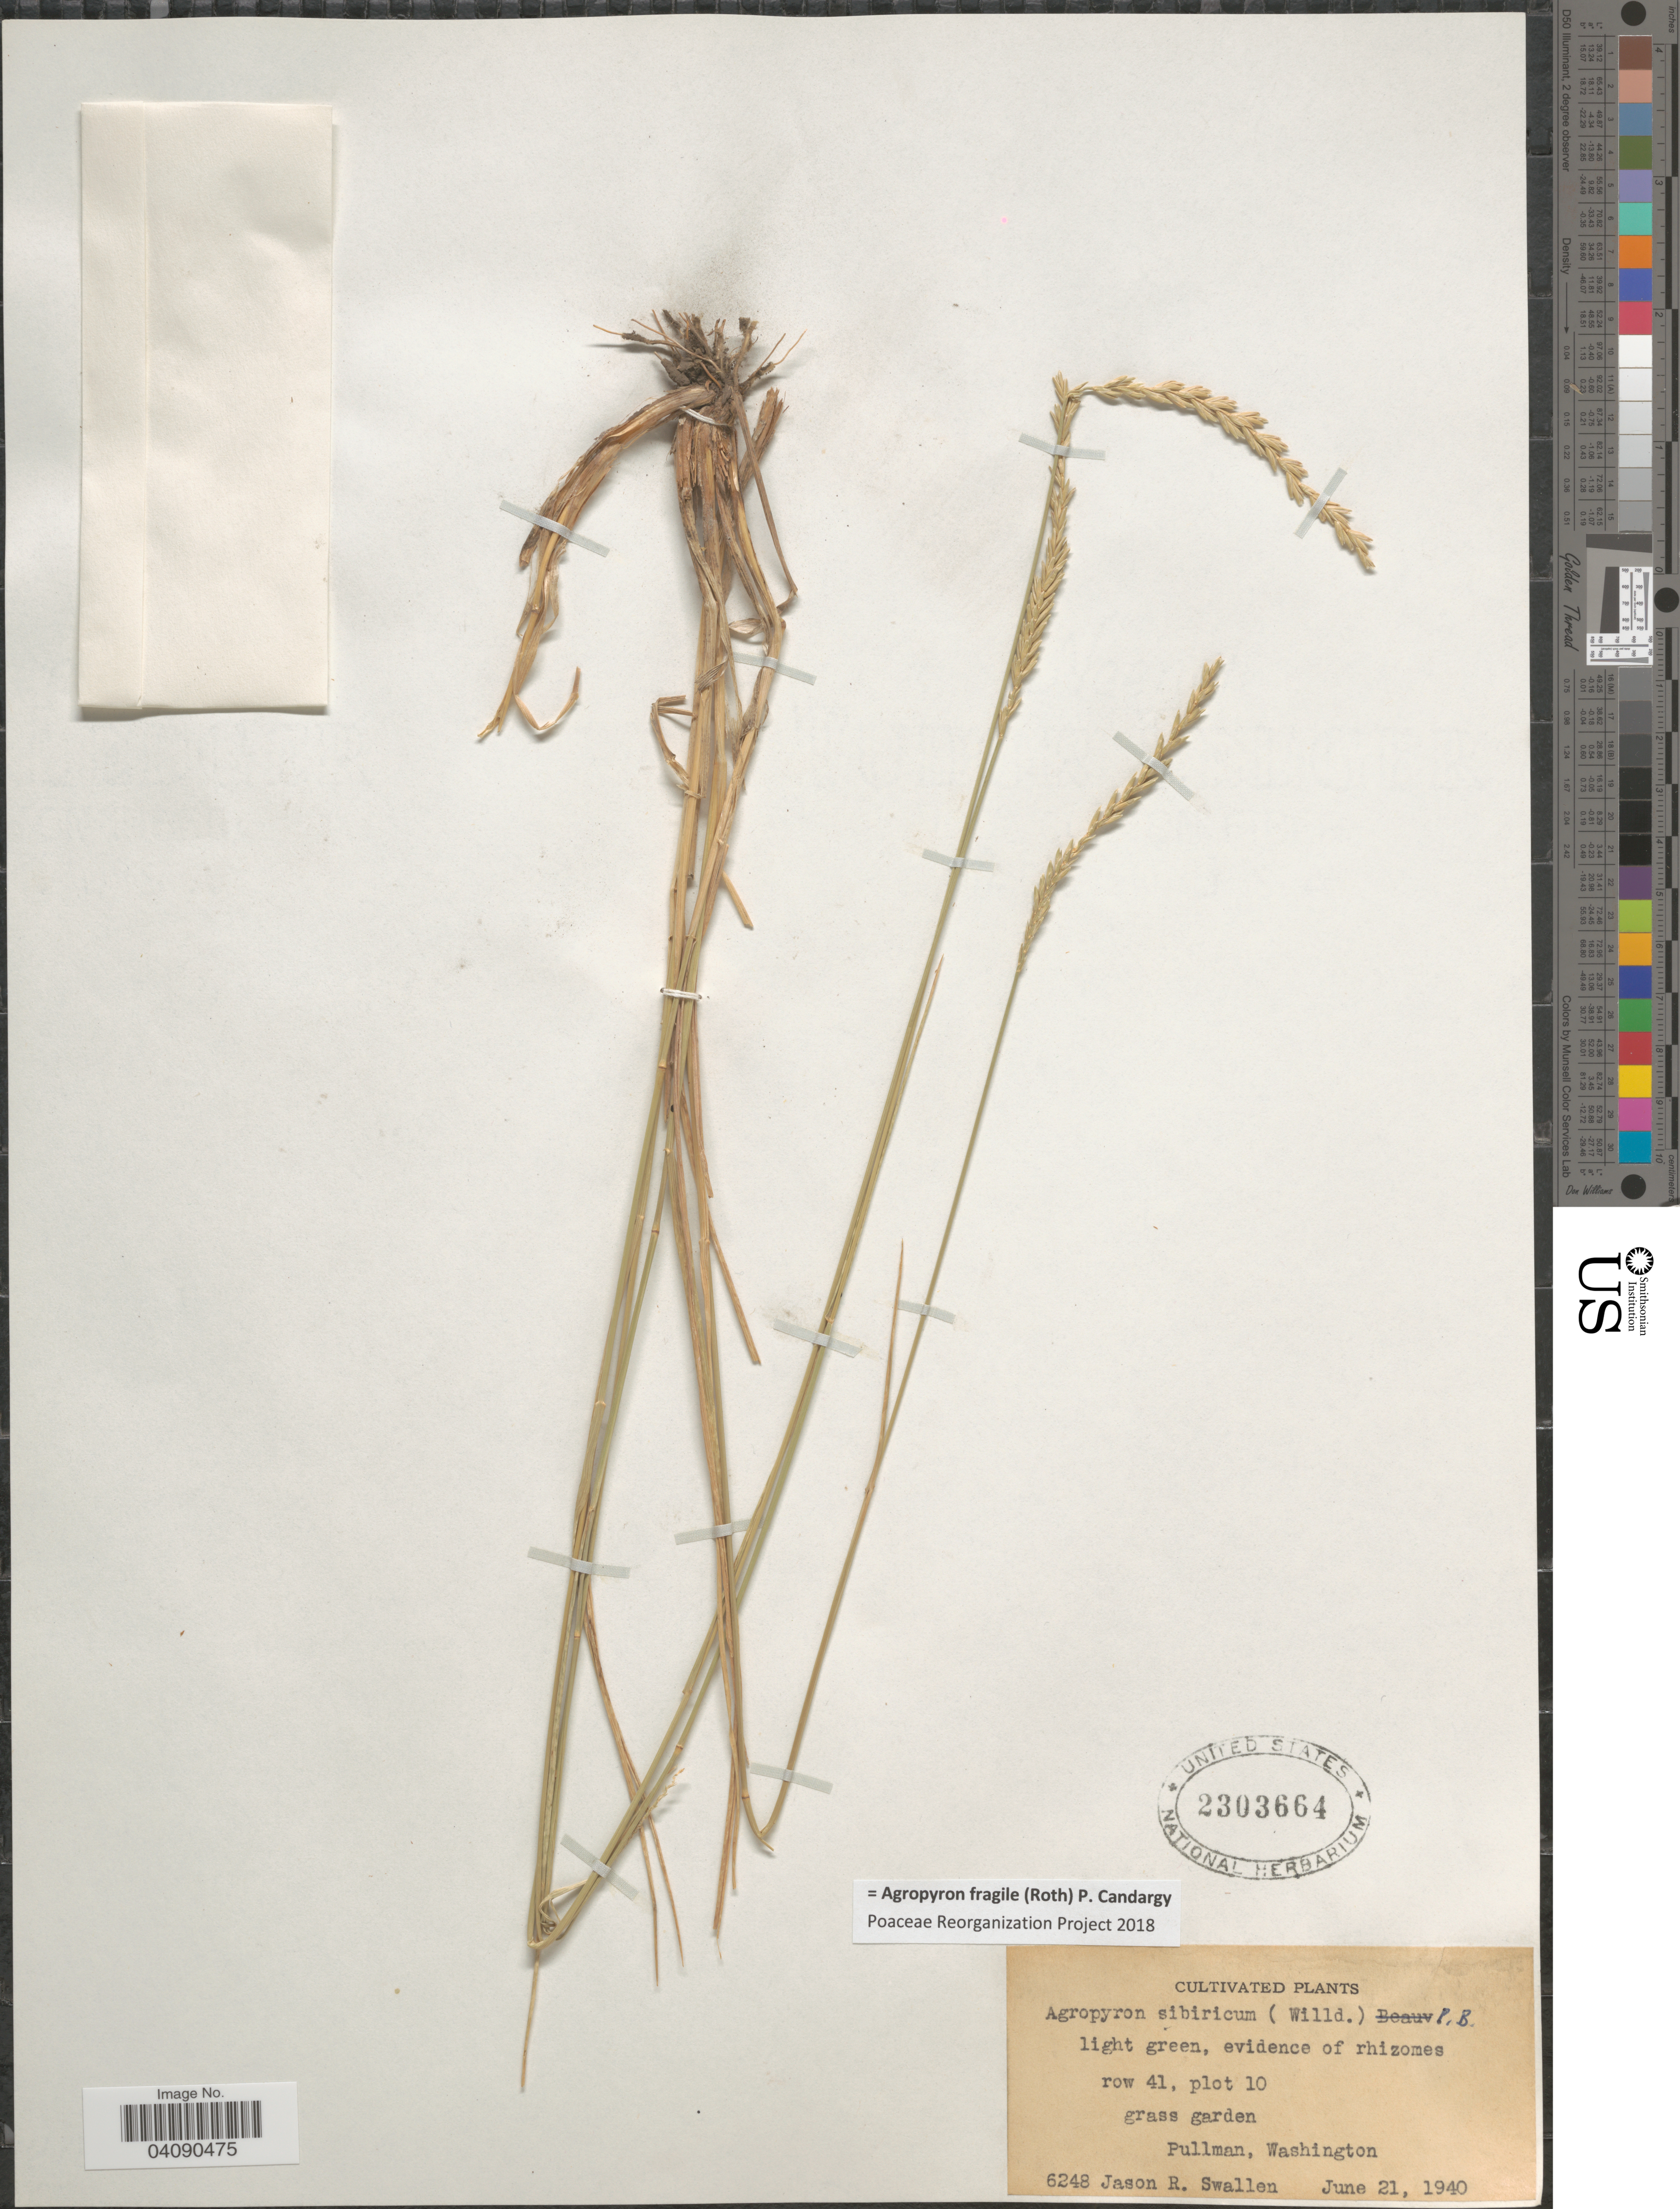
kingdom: Plantae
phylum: Tracheophyta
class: Liliopsida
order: Poales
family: Poaceae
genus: Agropyron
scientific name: Agropyron fragile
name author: (Roth) Candargy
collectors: J. R. Swallen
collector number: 6248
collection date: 1940-06-21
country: United States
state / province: Washington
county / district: Whitman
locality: Row 41, plot 10. Grass garden. Pullman.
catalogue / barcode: US 2303664